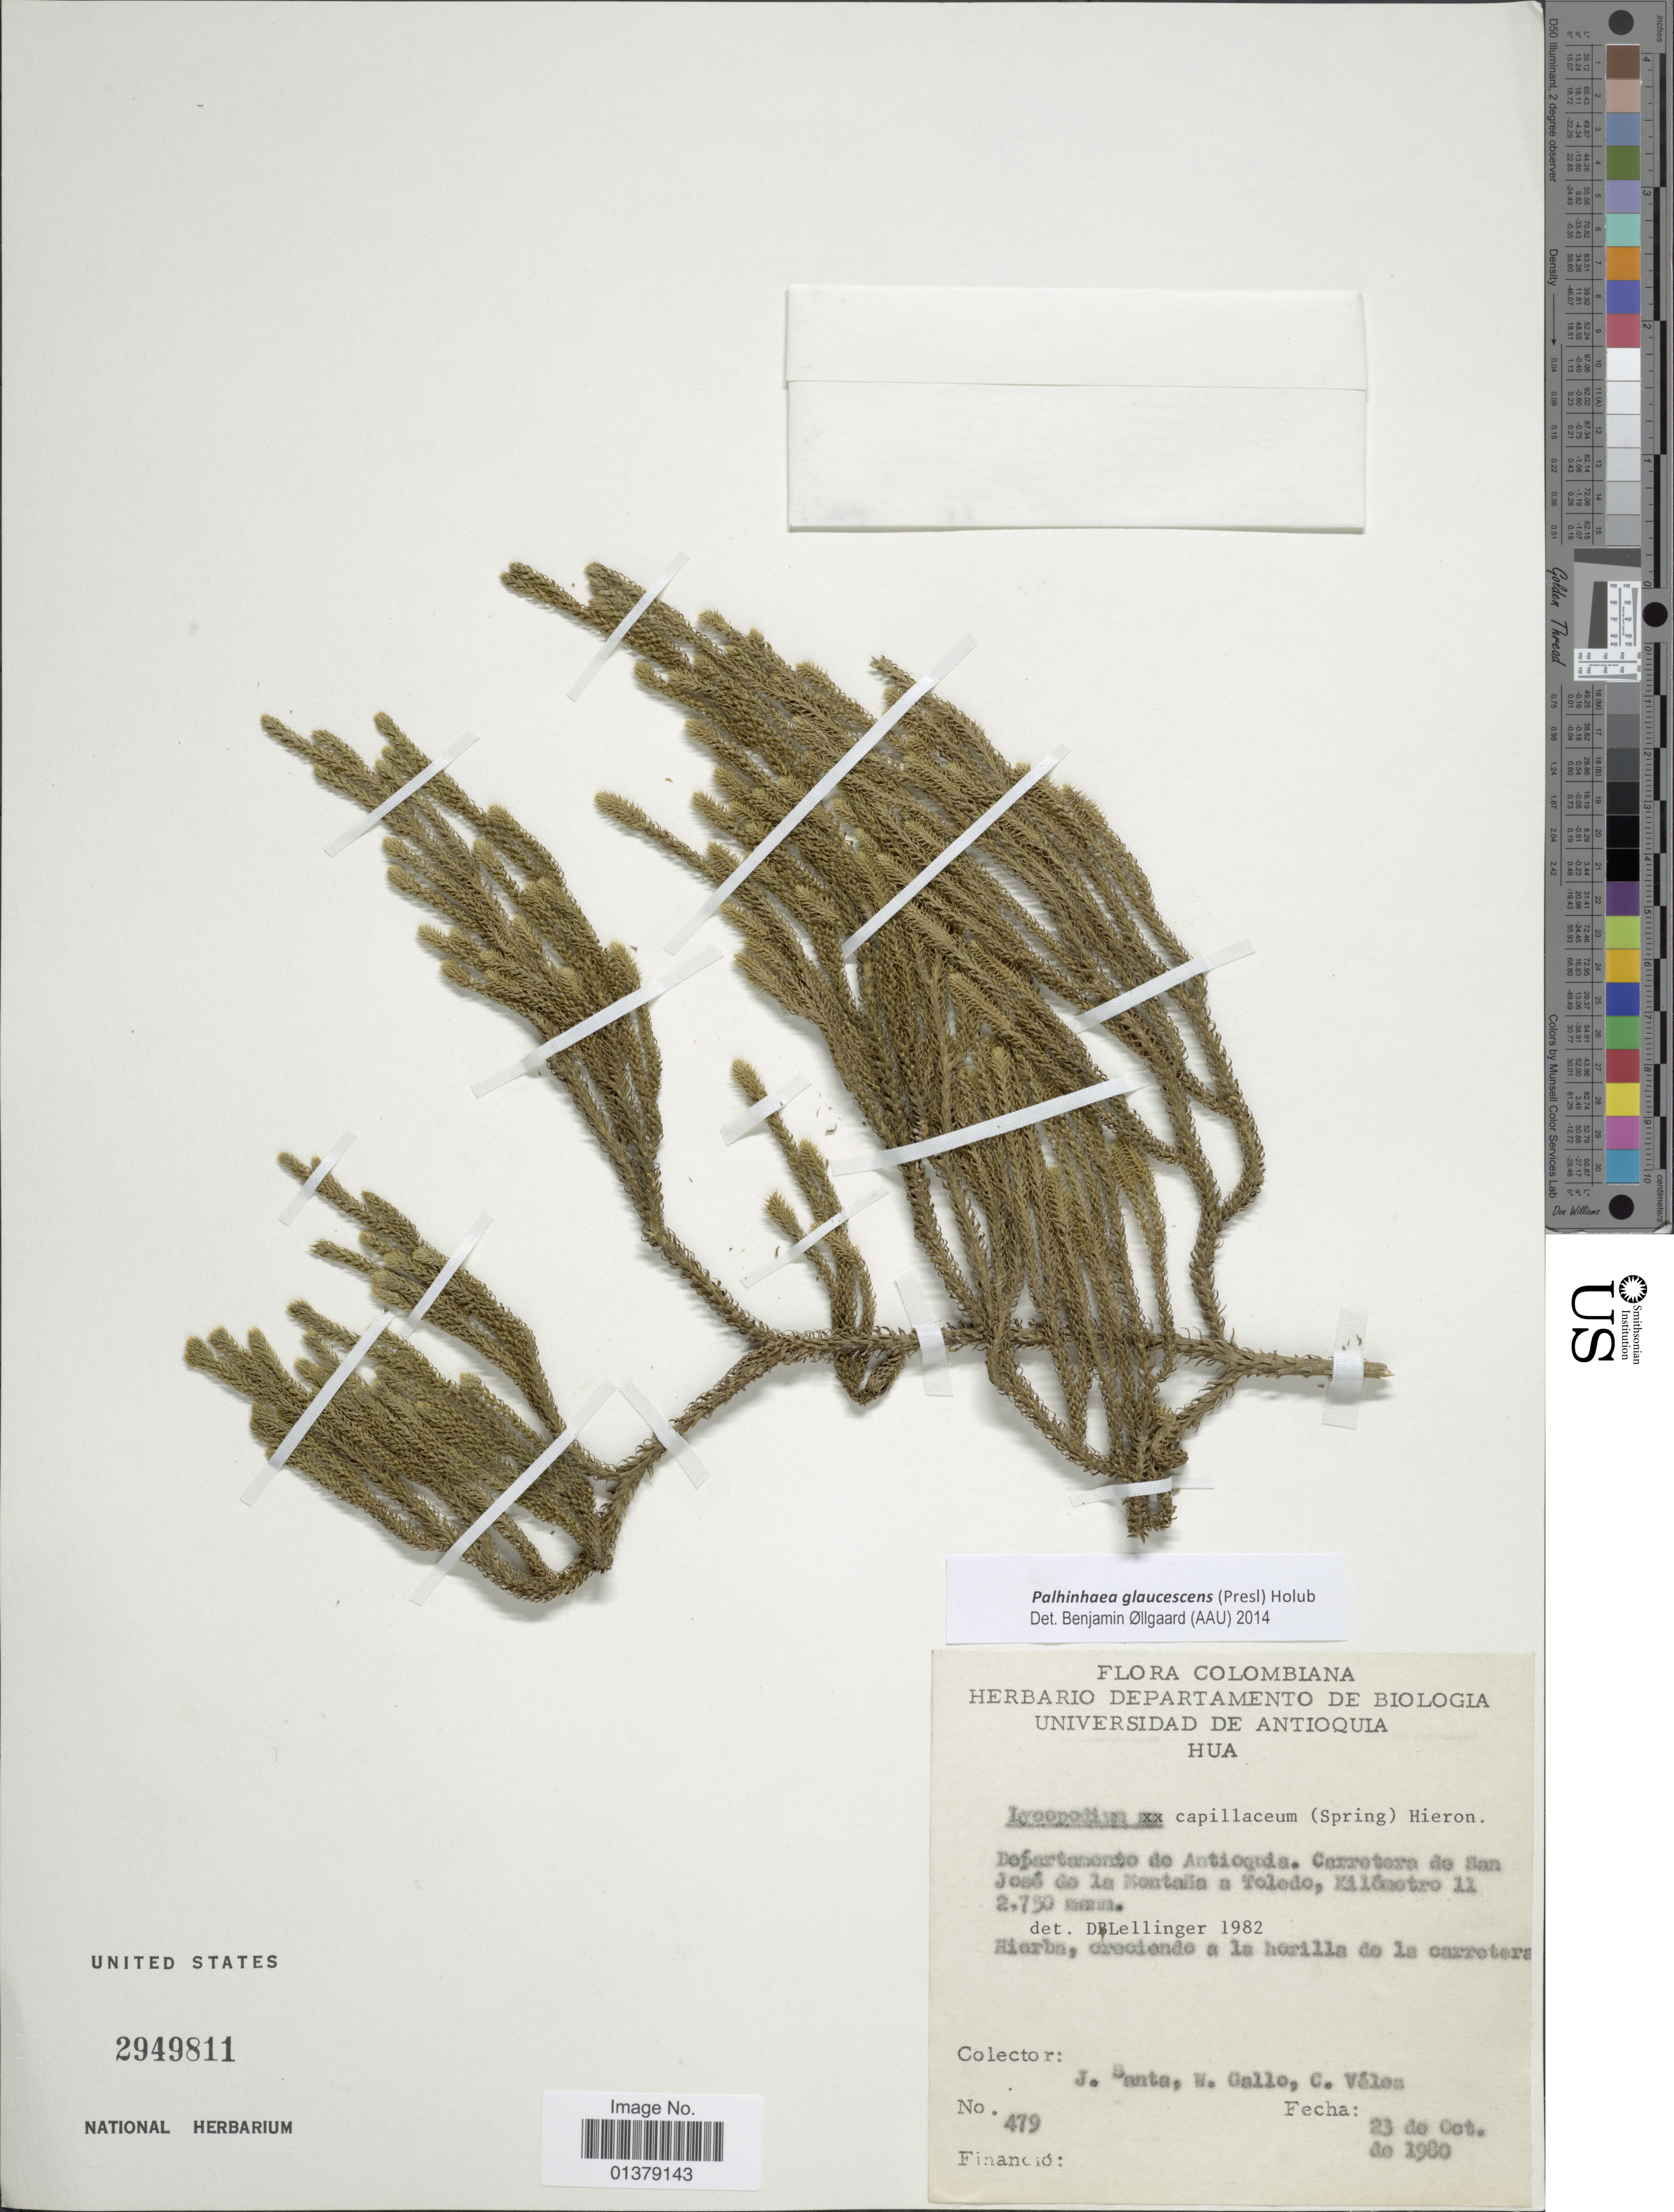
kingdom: Plantae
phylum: Tracheophyta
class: Lycopodiopsida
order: Lycopodiales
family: Lycopodiaceae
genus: Palhinhaea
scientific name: Palhinhaea glaucescens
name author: (C. Presl) Holub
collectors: J. Santa, W. Gallo & C. Velez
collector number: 479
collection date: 1980-10-23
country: Colombia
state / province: Antioquia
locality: Carretera de San José de la Montana a Toledo, Kilometre 11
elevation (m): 2750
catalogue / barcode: US 2949811